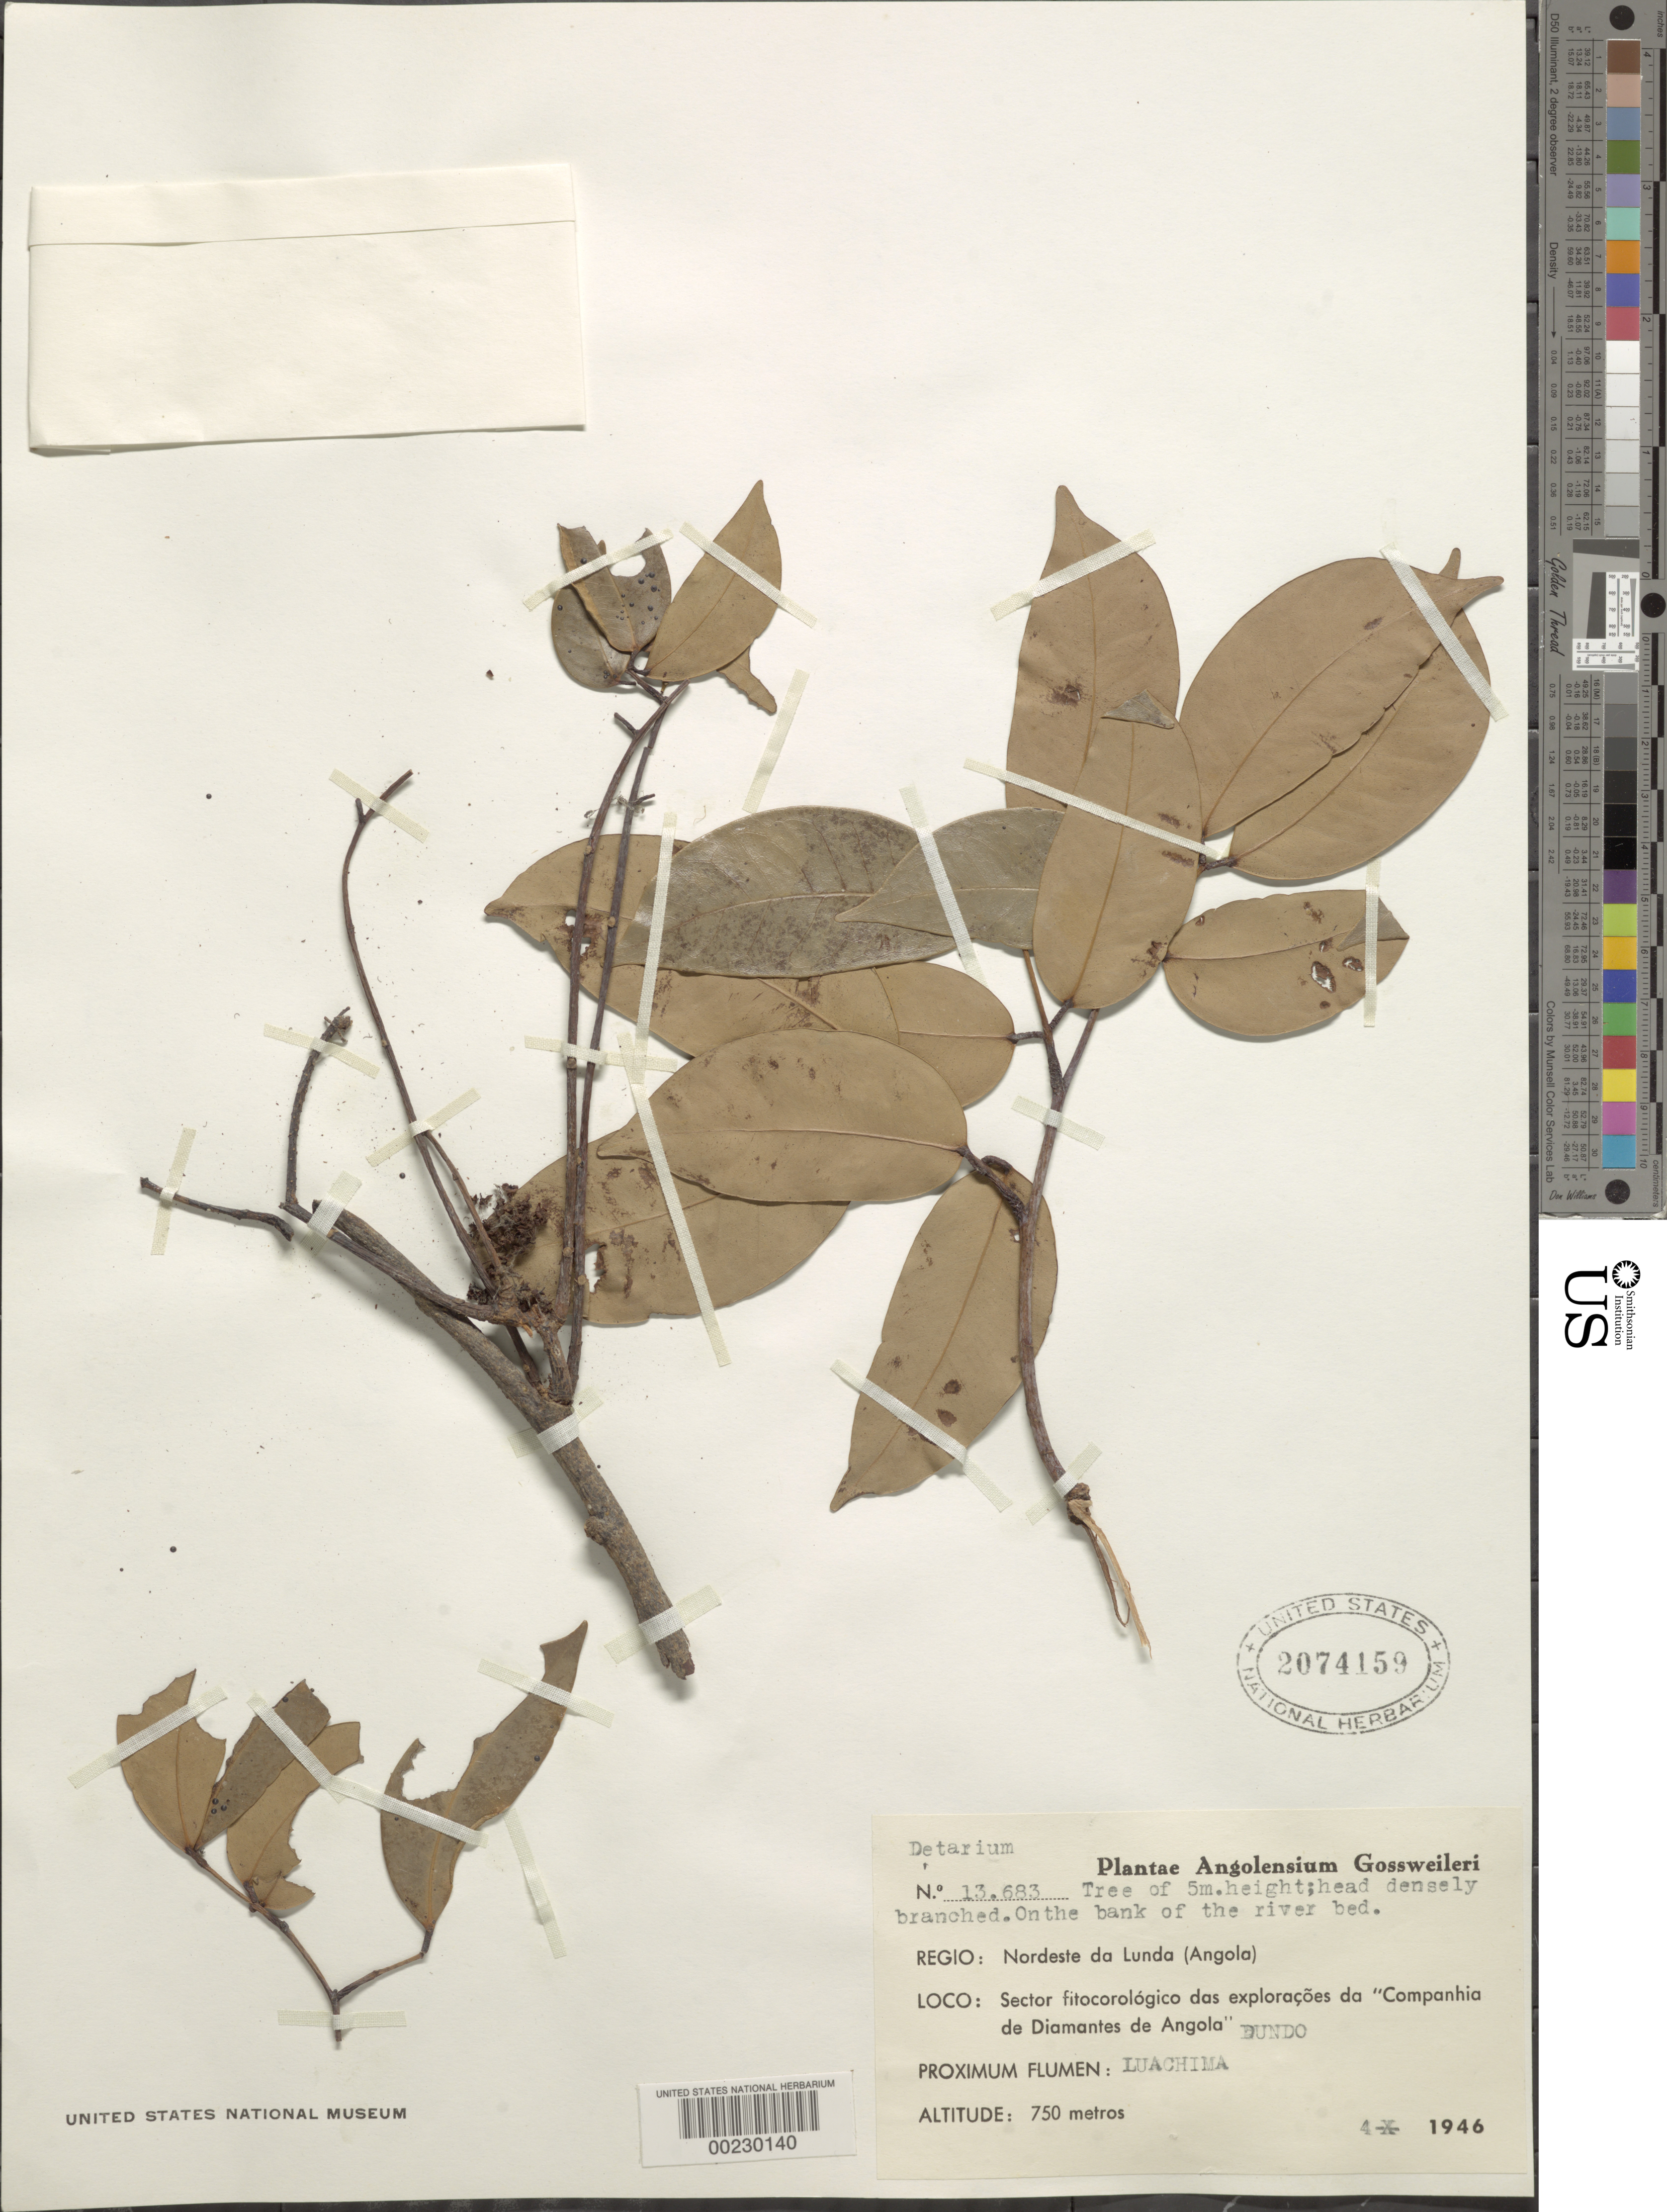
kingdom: Plantae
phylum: Tracheophyta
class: Magnoliopsida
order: Fabales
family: Fabaceae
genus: Detarium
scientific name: Detarium sp.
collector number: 13683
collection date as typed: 04 Oct 1946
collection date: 1946-10-04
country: Angola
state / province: Lunda Norte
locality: Dundo; NE of Lunda; nearest river Luachimo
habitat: On bank of the river bed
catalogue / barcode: US 2074159